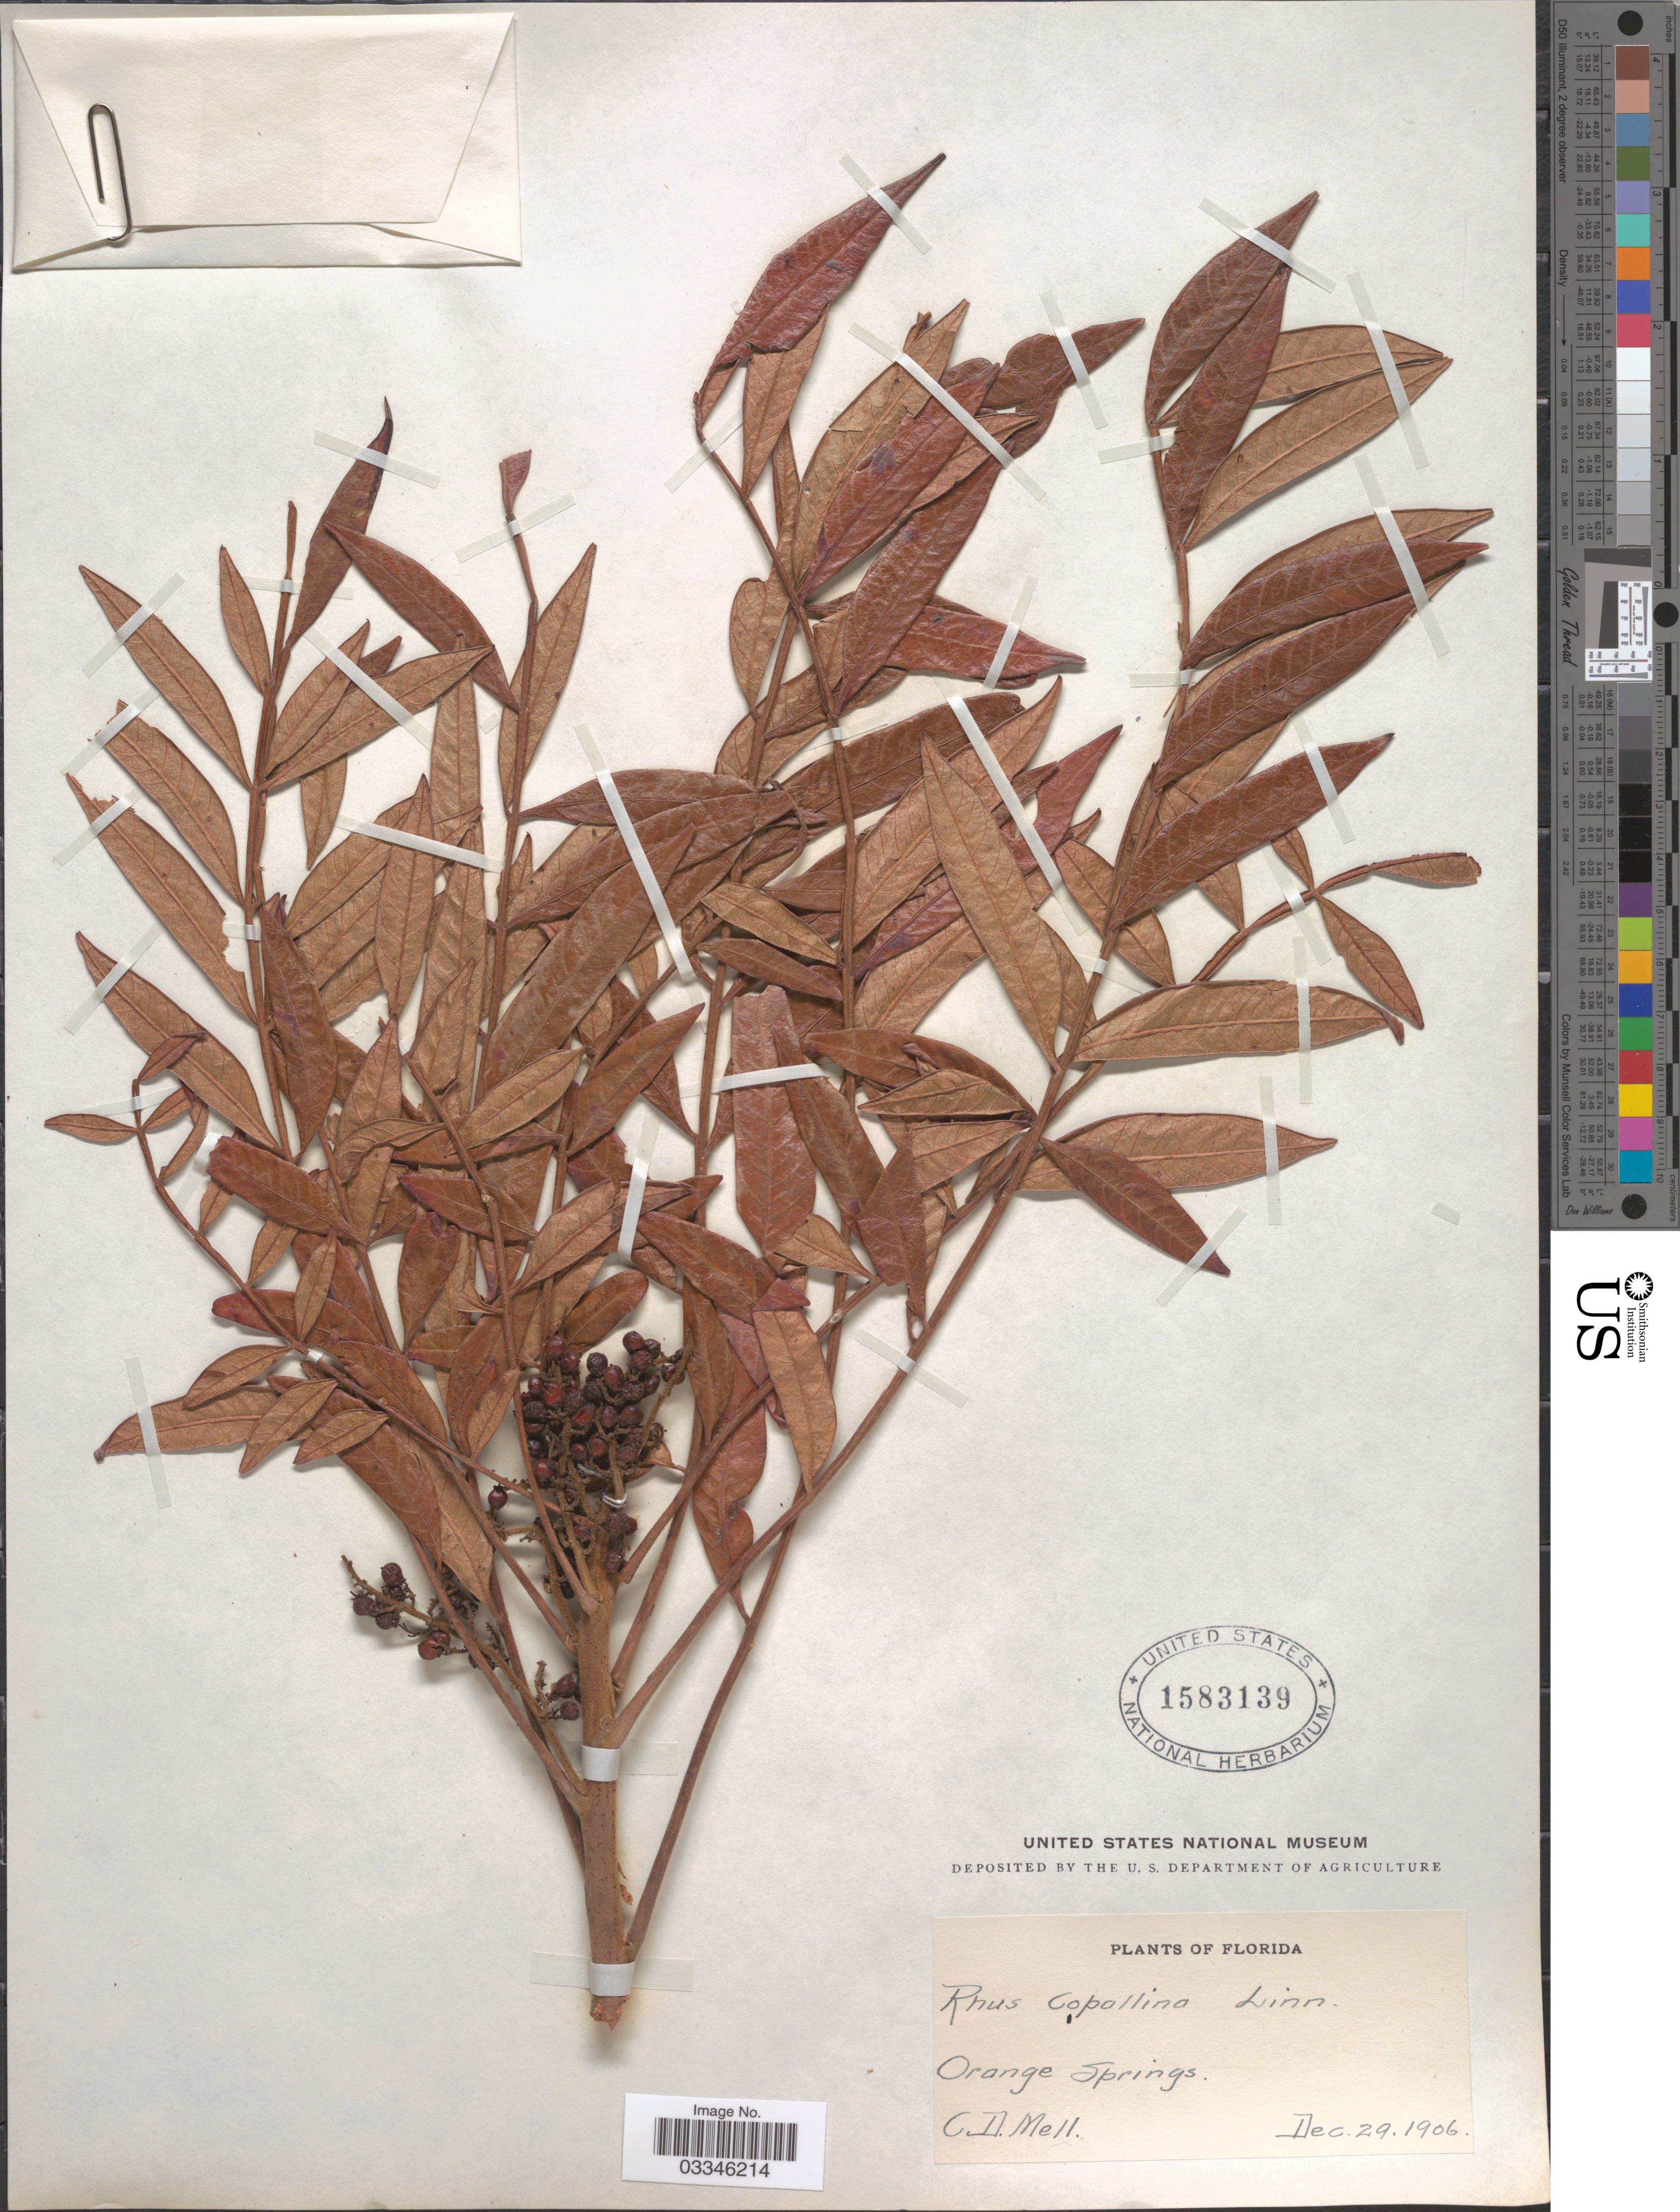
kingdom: Plantae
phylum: Tracheophyta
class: Magnoliopsida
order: Sapindales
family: Anacardiaceae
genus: Rhus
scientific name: Rhus leucantha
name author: Jacq.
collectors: C. D. Mell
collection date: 1906-12-29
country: United States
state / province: Florida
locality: Orange Springs.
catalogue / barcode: US 1583139